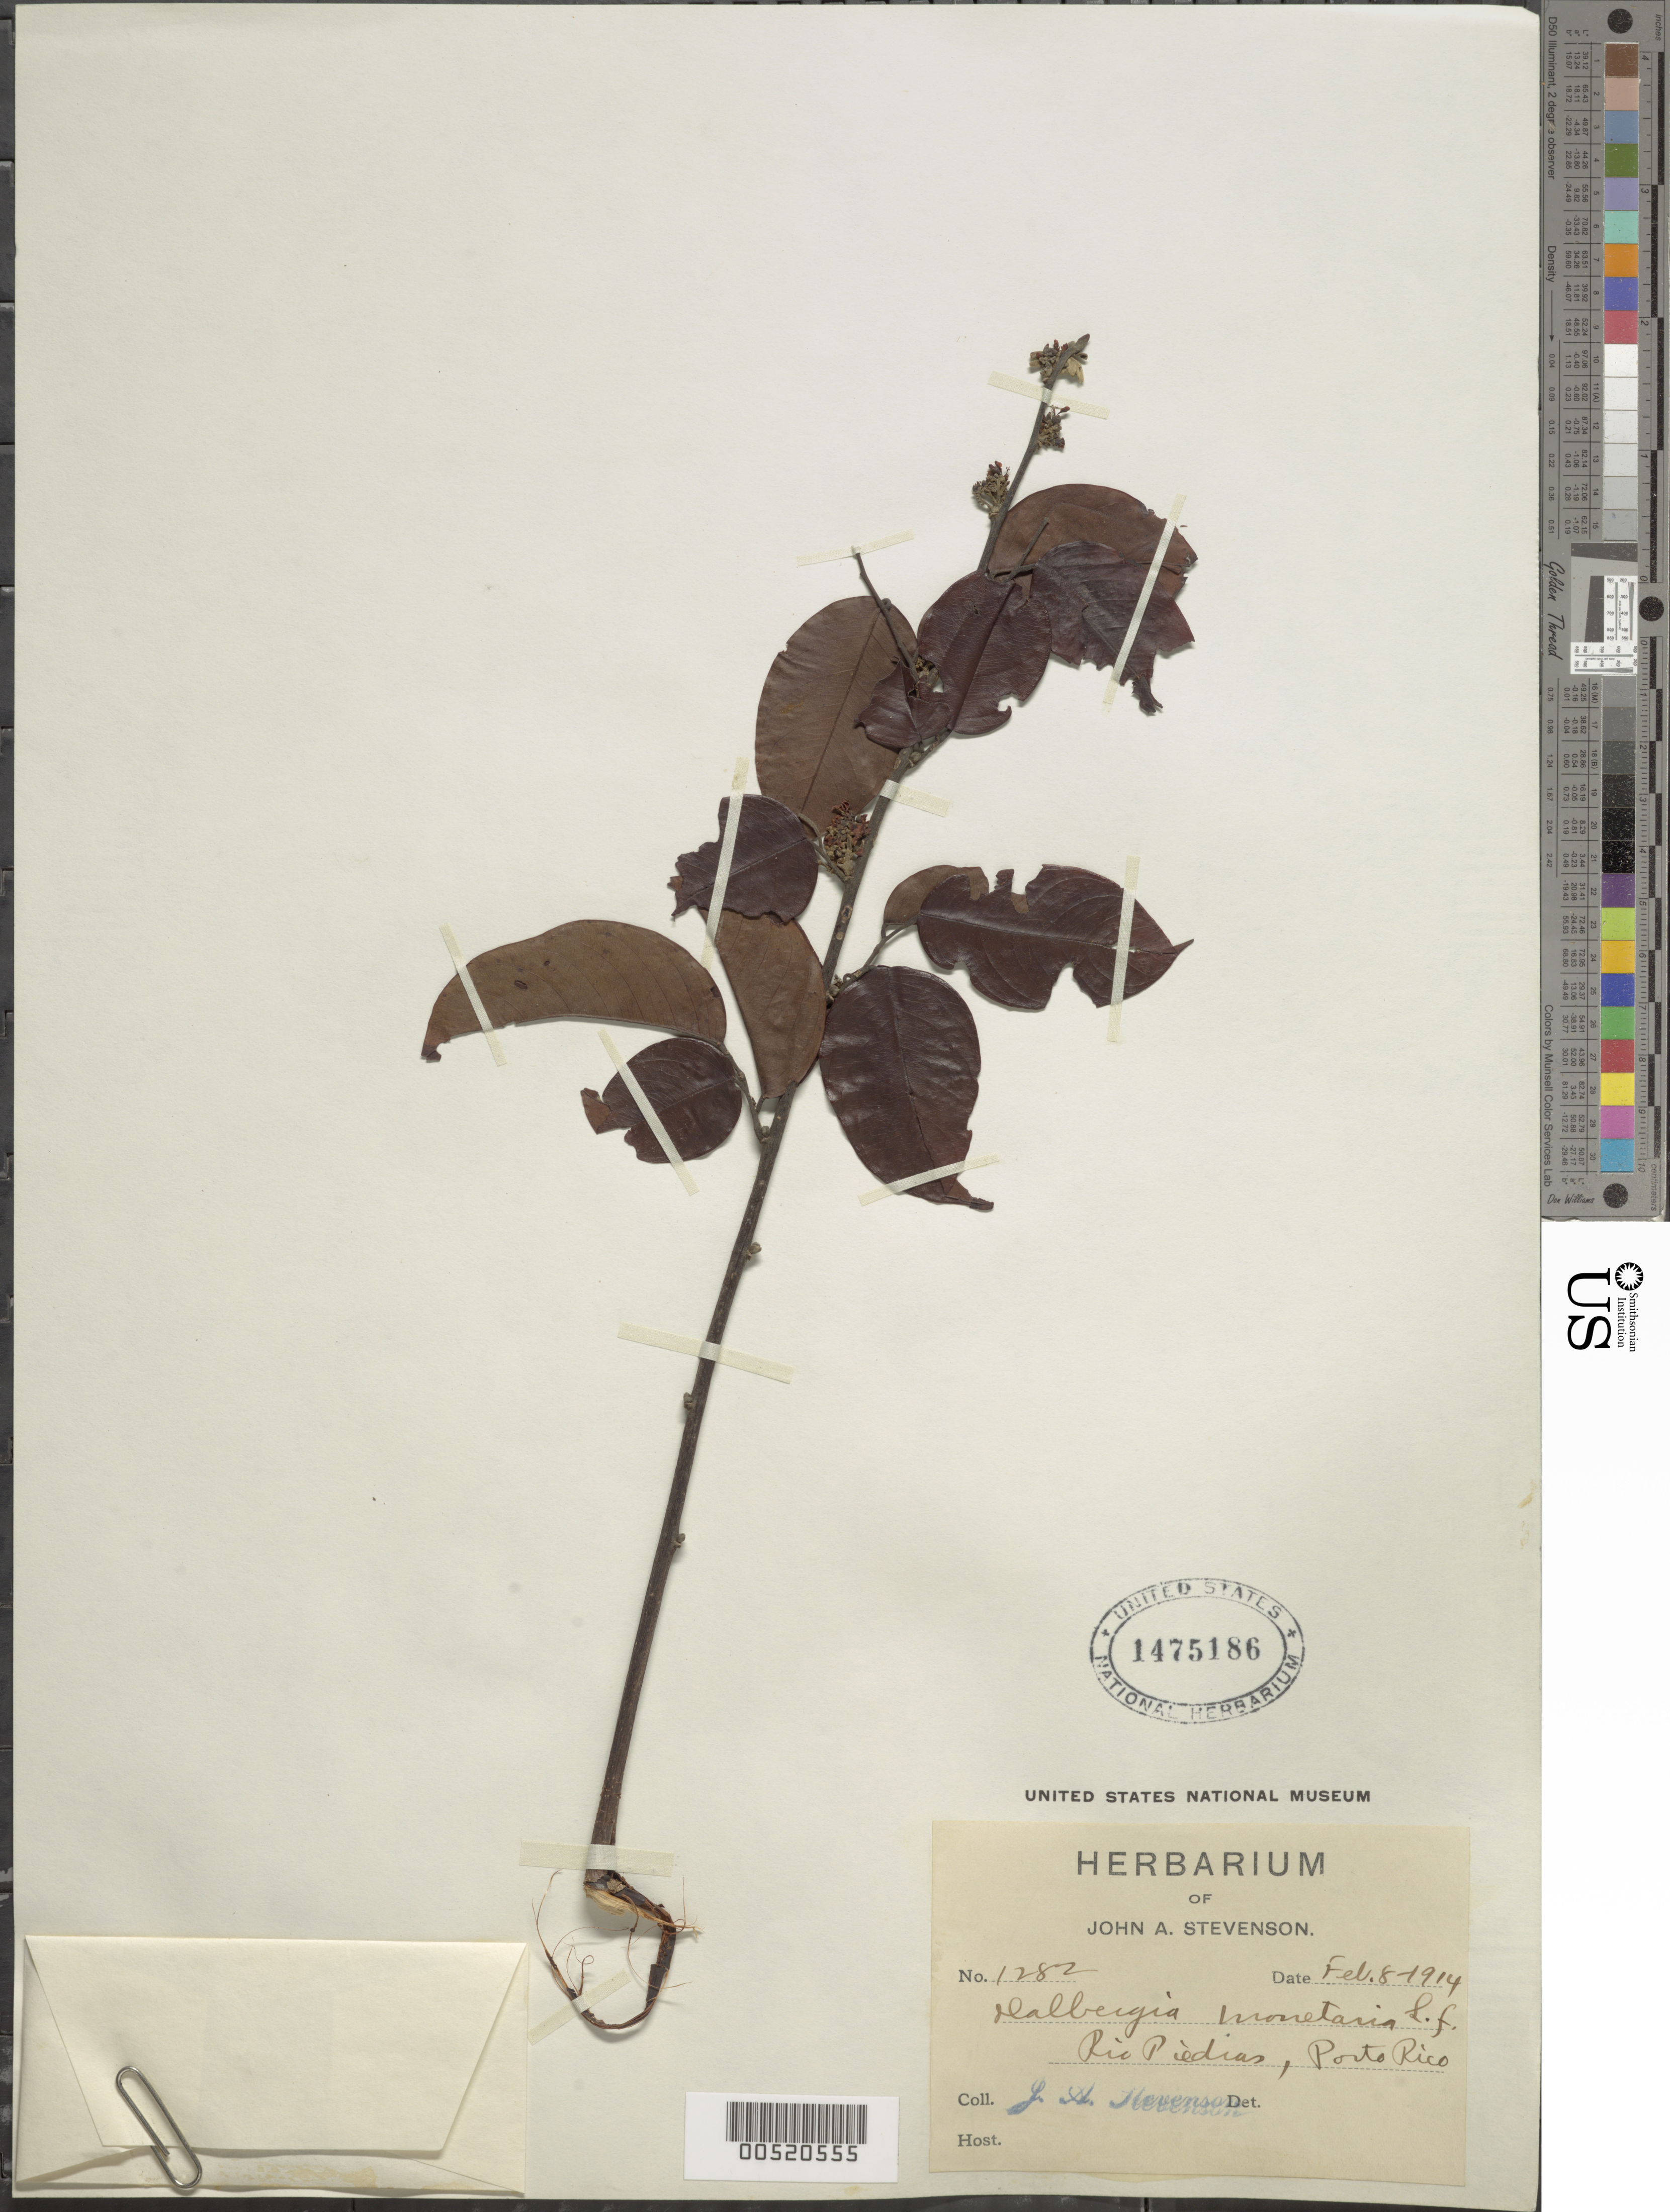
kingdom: Plantae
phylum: Tracheophyta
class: Magnoliopsida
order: Fabales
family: Fabaceae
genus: Dalbergia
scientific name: Dalbergia monetaria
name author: L. f.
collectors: J. Stevenson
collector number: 1282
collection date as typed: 08 Feb 1914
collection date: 1914-02-08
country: Puerto Rico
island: Greater Antilles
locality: Rio Piedras.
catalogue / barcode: US 1475186